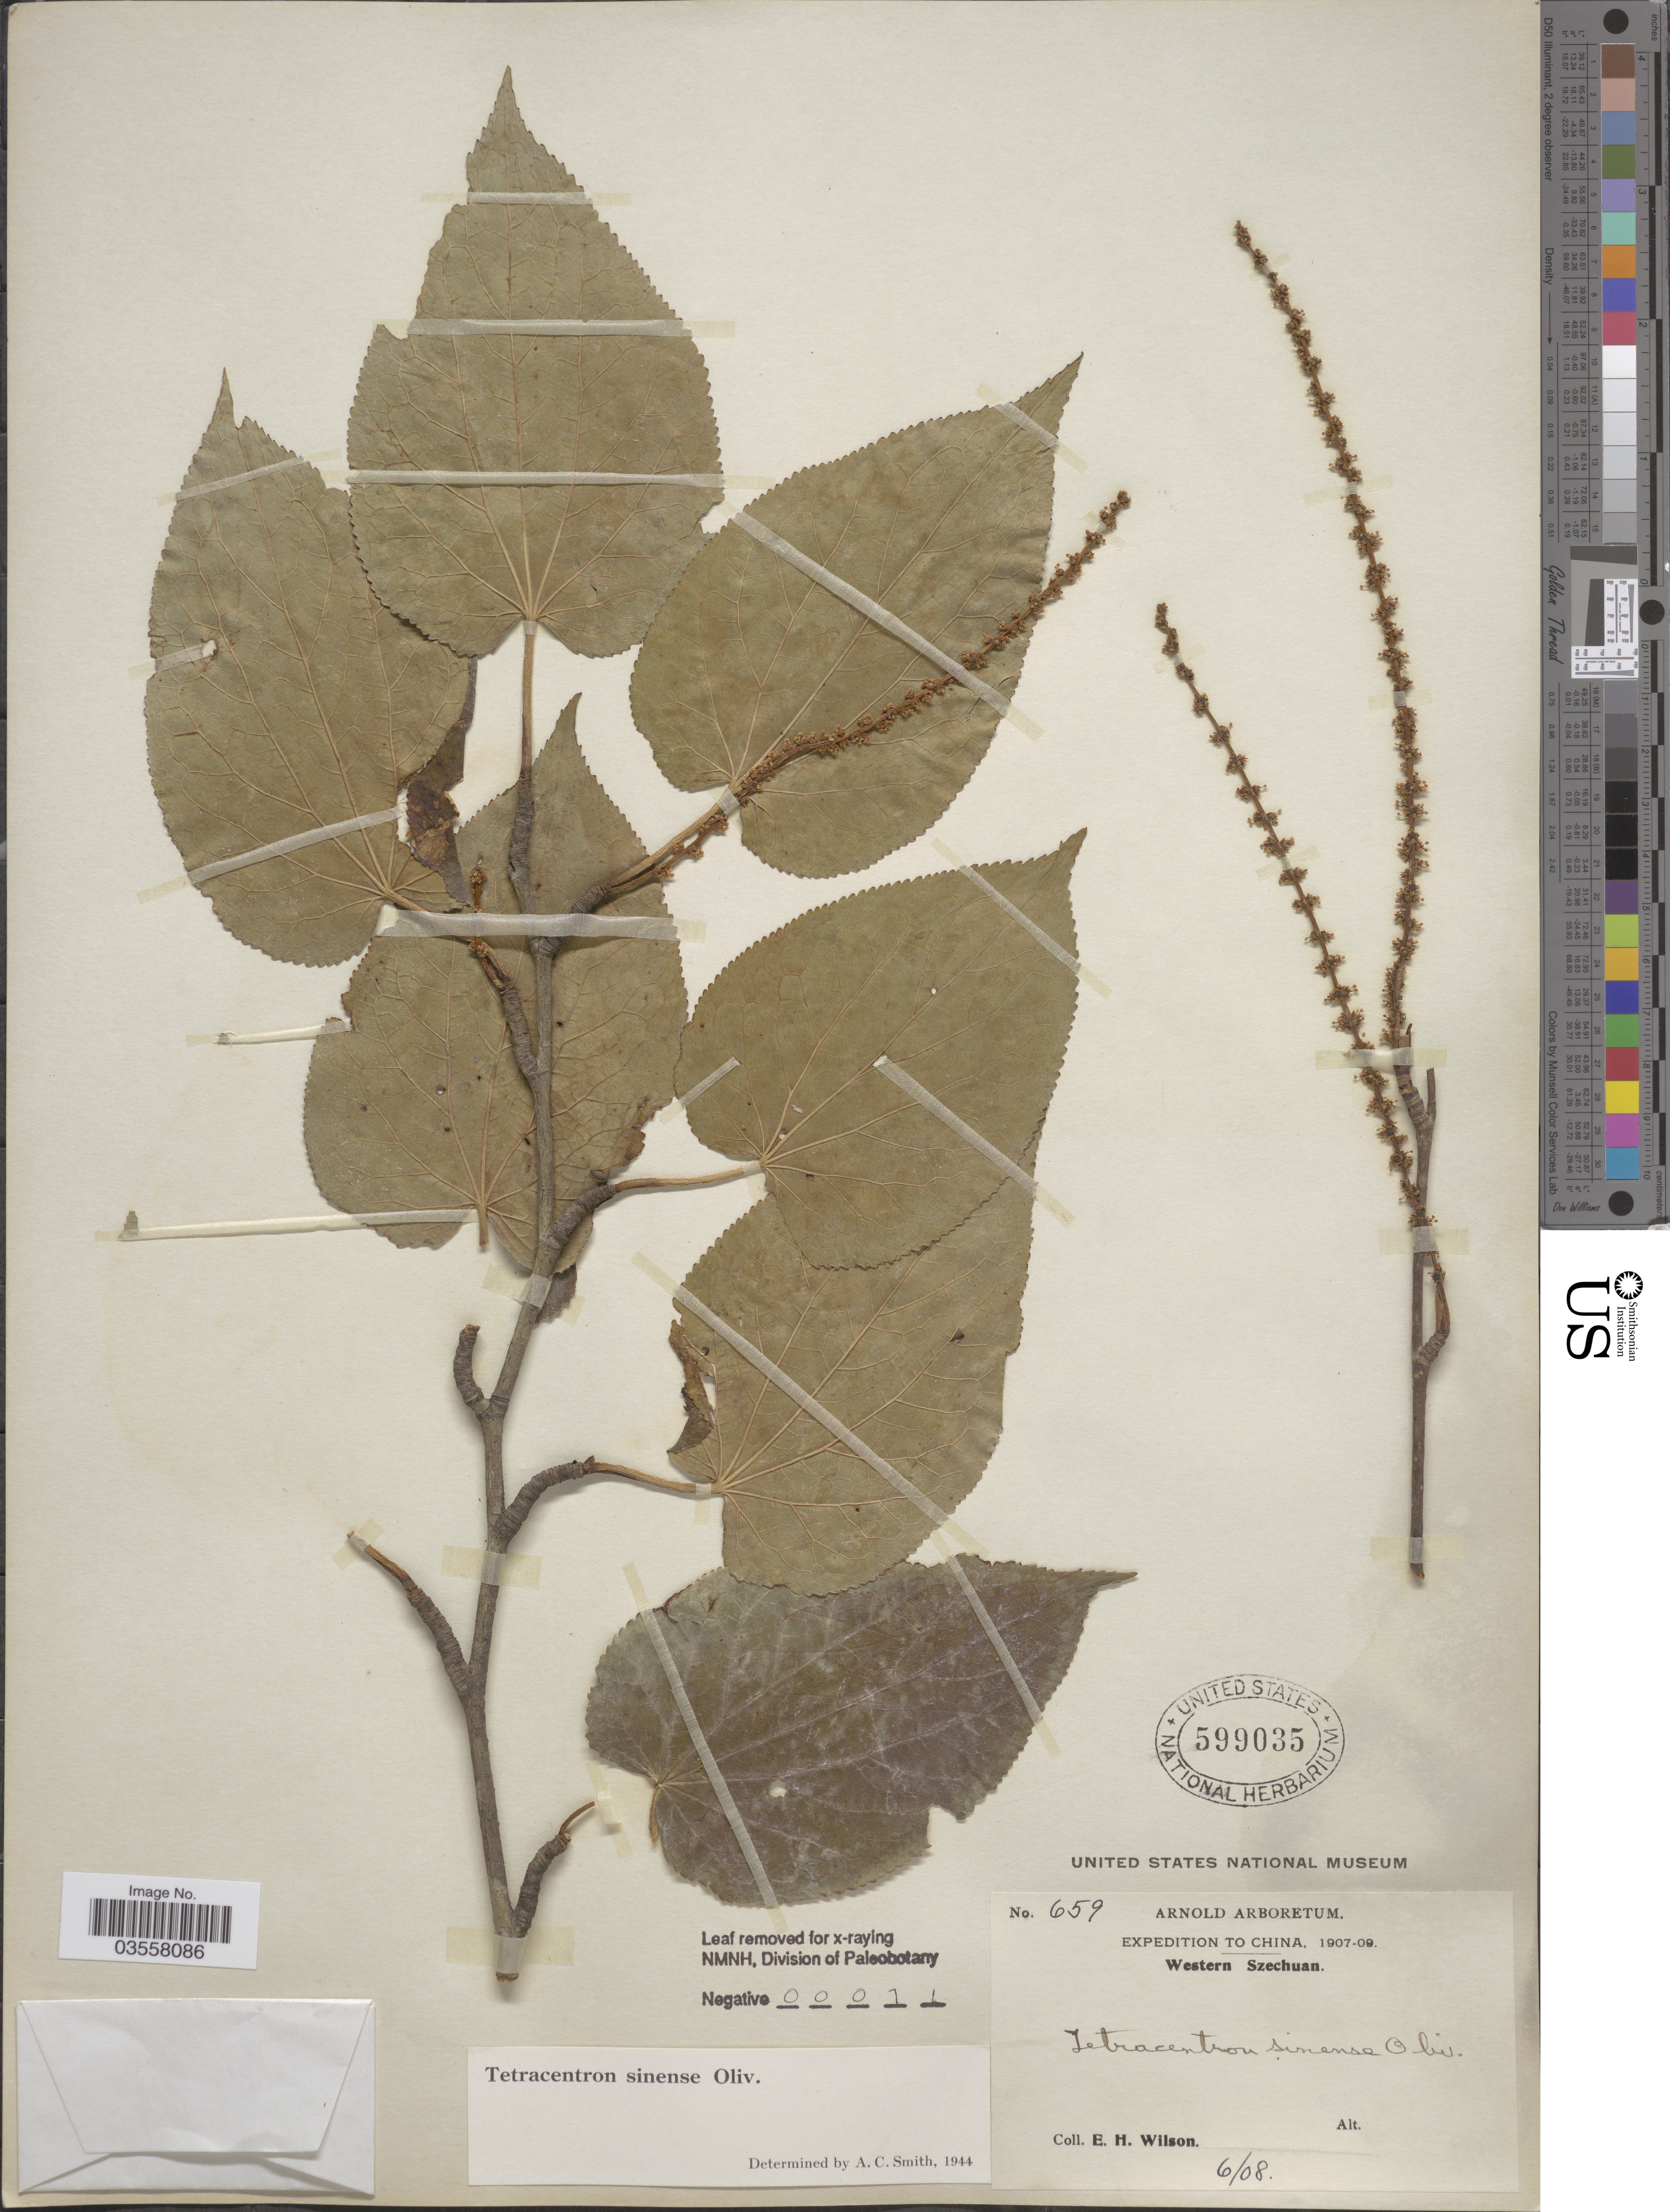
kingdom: Plantae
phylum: Tracheophyta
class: Magnoliopsida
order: Trochodendrales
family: Trochodendraceae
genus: Tetracentron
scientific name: Tetracentron sinense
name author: Oliv.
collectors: E. Wilson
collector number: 659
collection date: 1908-06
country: China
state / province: Sichuan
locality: Western Szechuan.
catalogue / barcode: US 599035